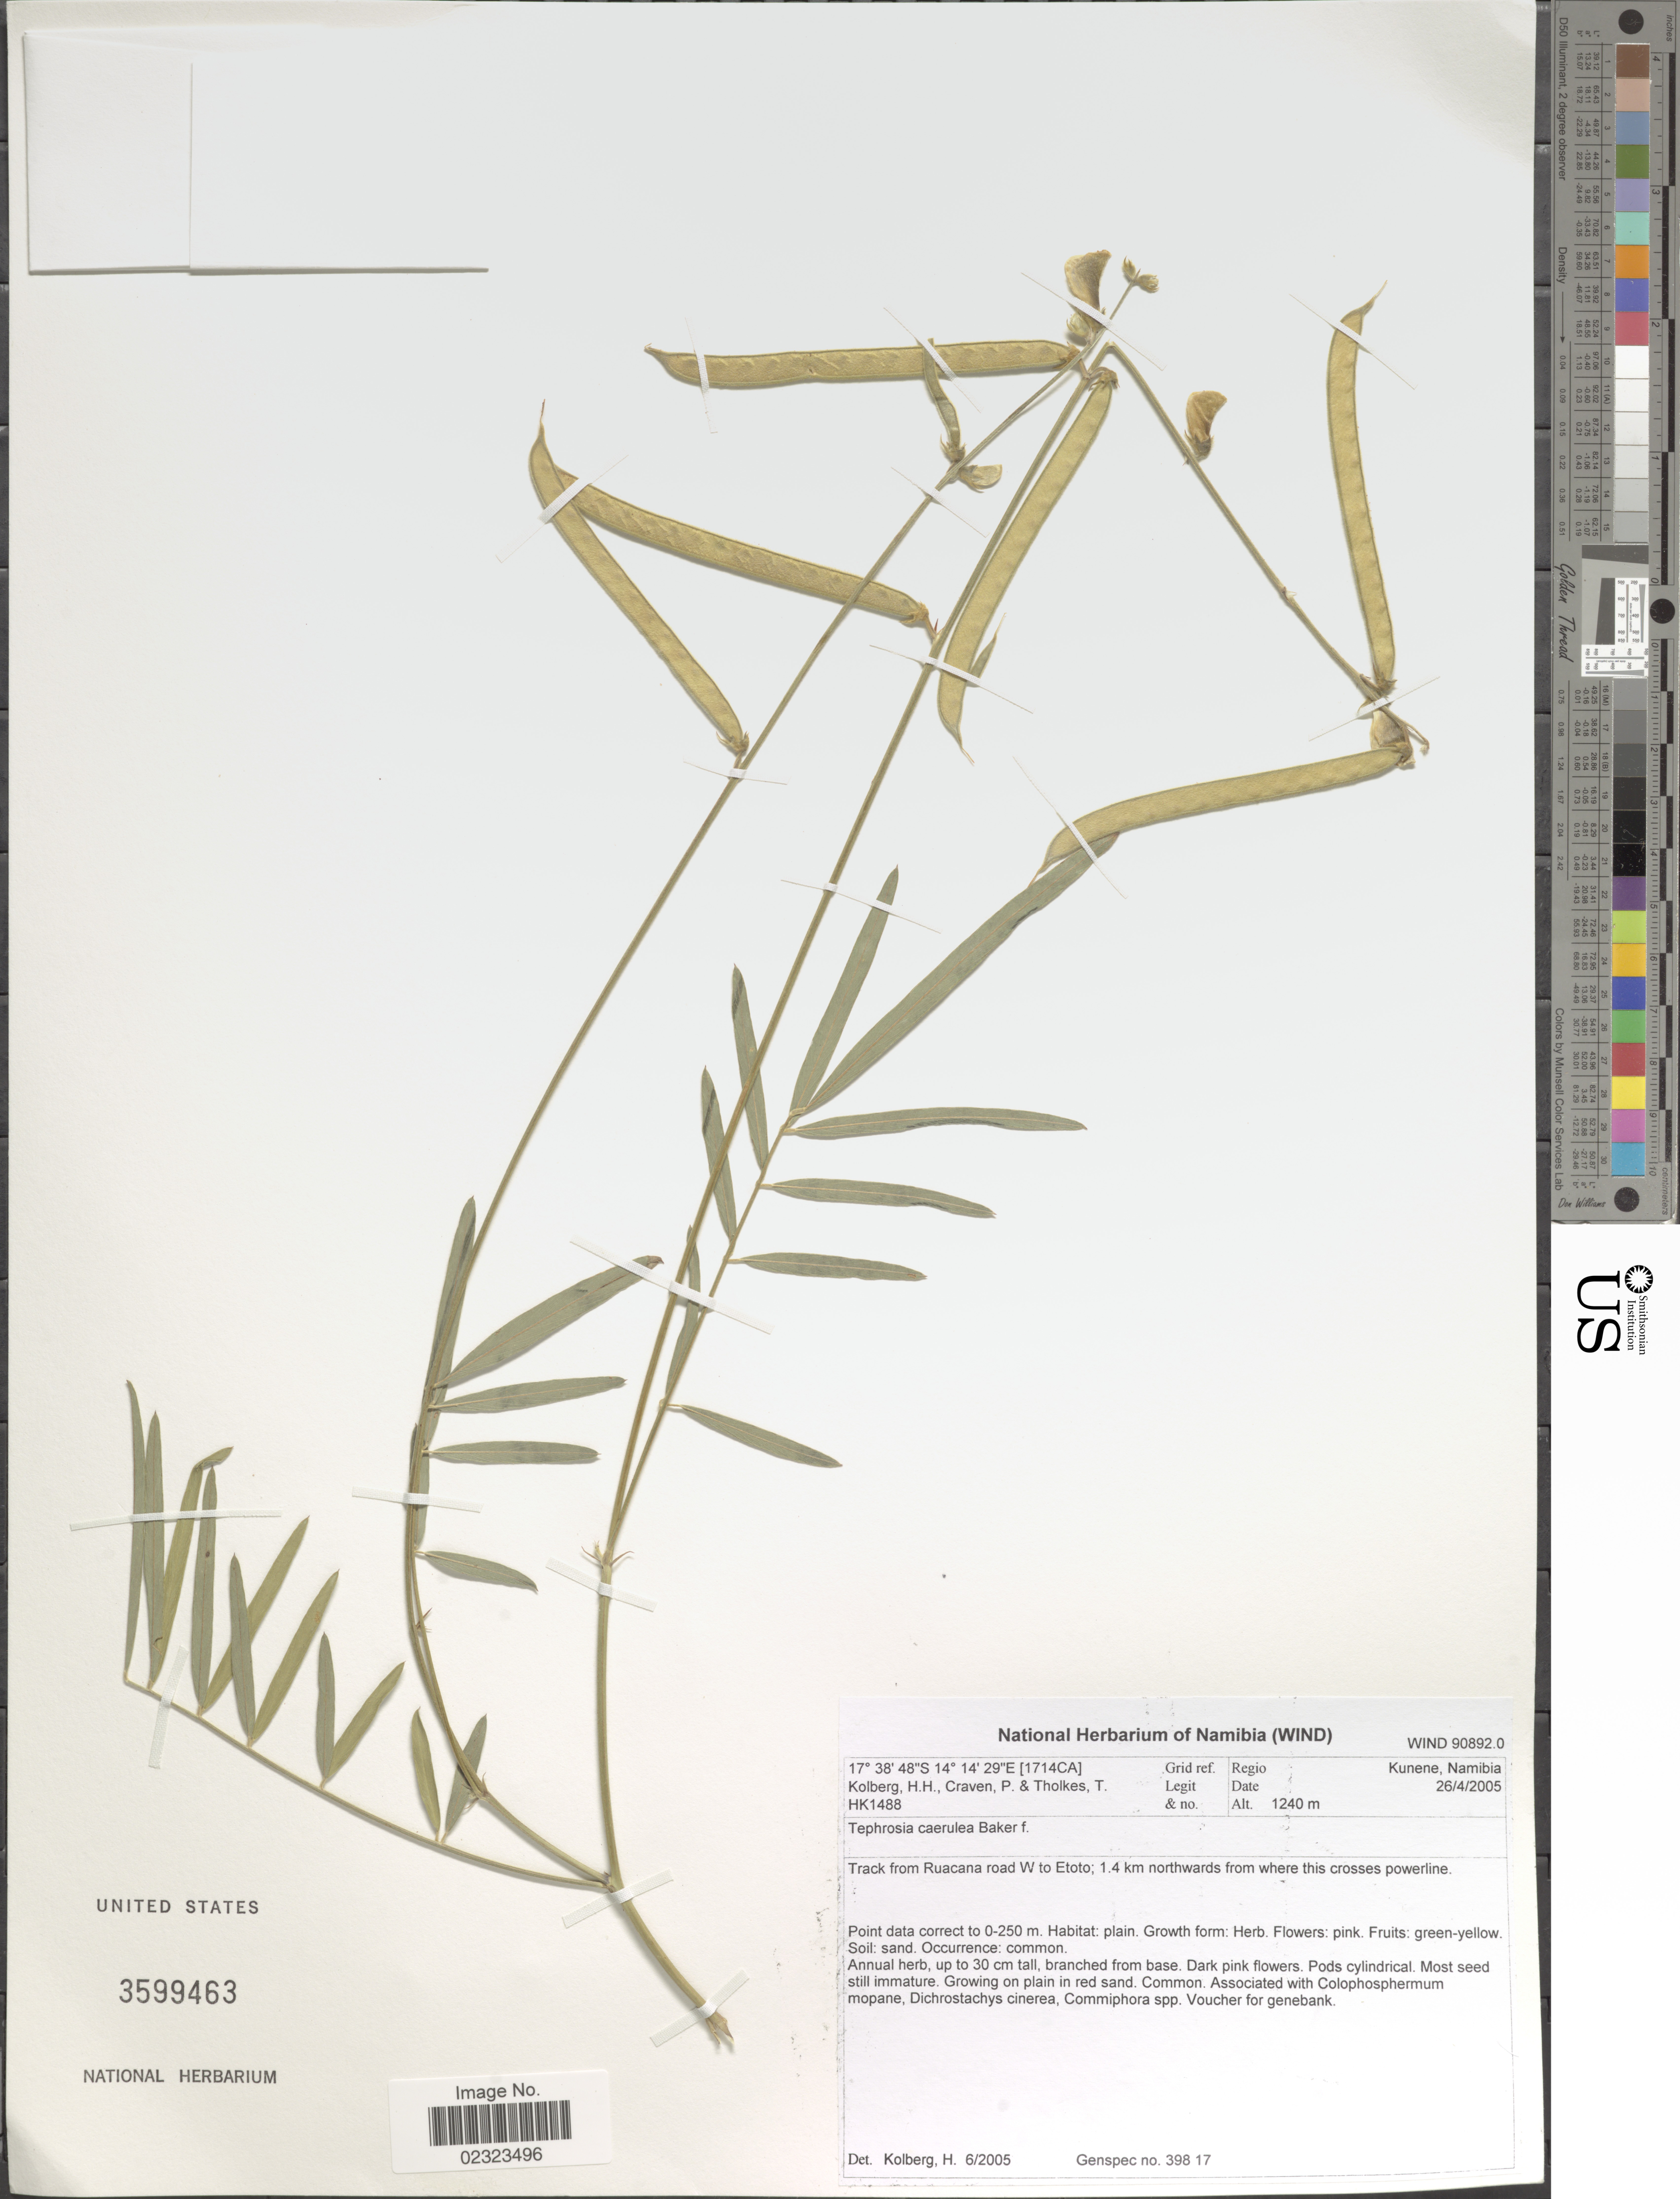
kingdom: Plantae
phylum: Tracheophyta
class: Magnoliopsida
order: Fabales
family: Fabaceae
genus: Tephrosia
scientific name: Tephrosia caerulea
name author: Baker f.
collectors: H. H. Kolberg, P. Craven & T. Tholkes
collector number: HK 1488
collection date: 2005-04-26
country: Namibia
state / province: Kunene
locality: Track from Ruacana road W to Etoto; 1.4 km northwards from where this crosses powerline.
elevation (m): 1240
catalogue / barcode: US 3599463